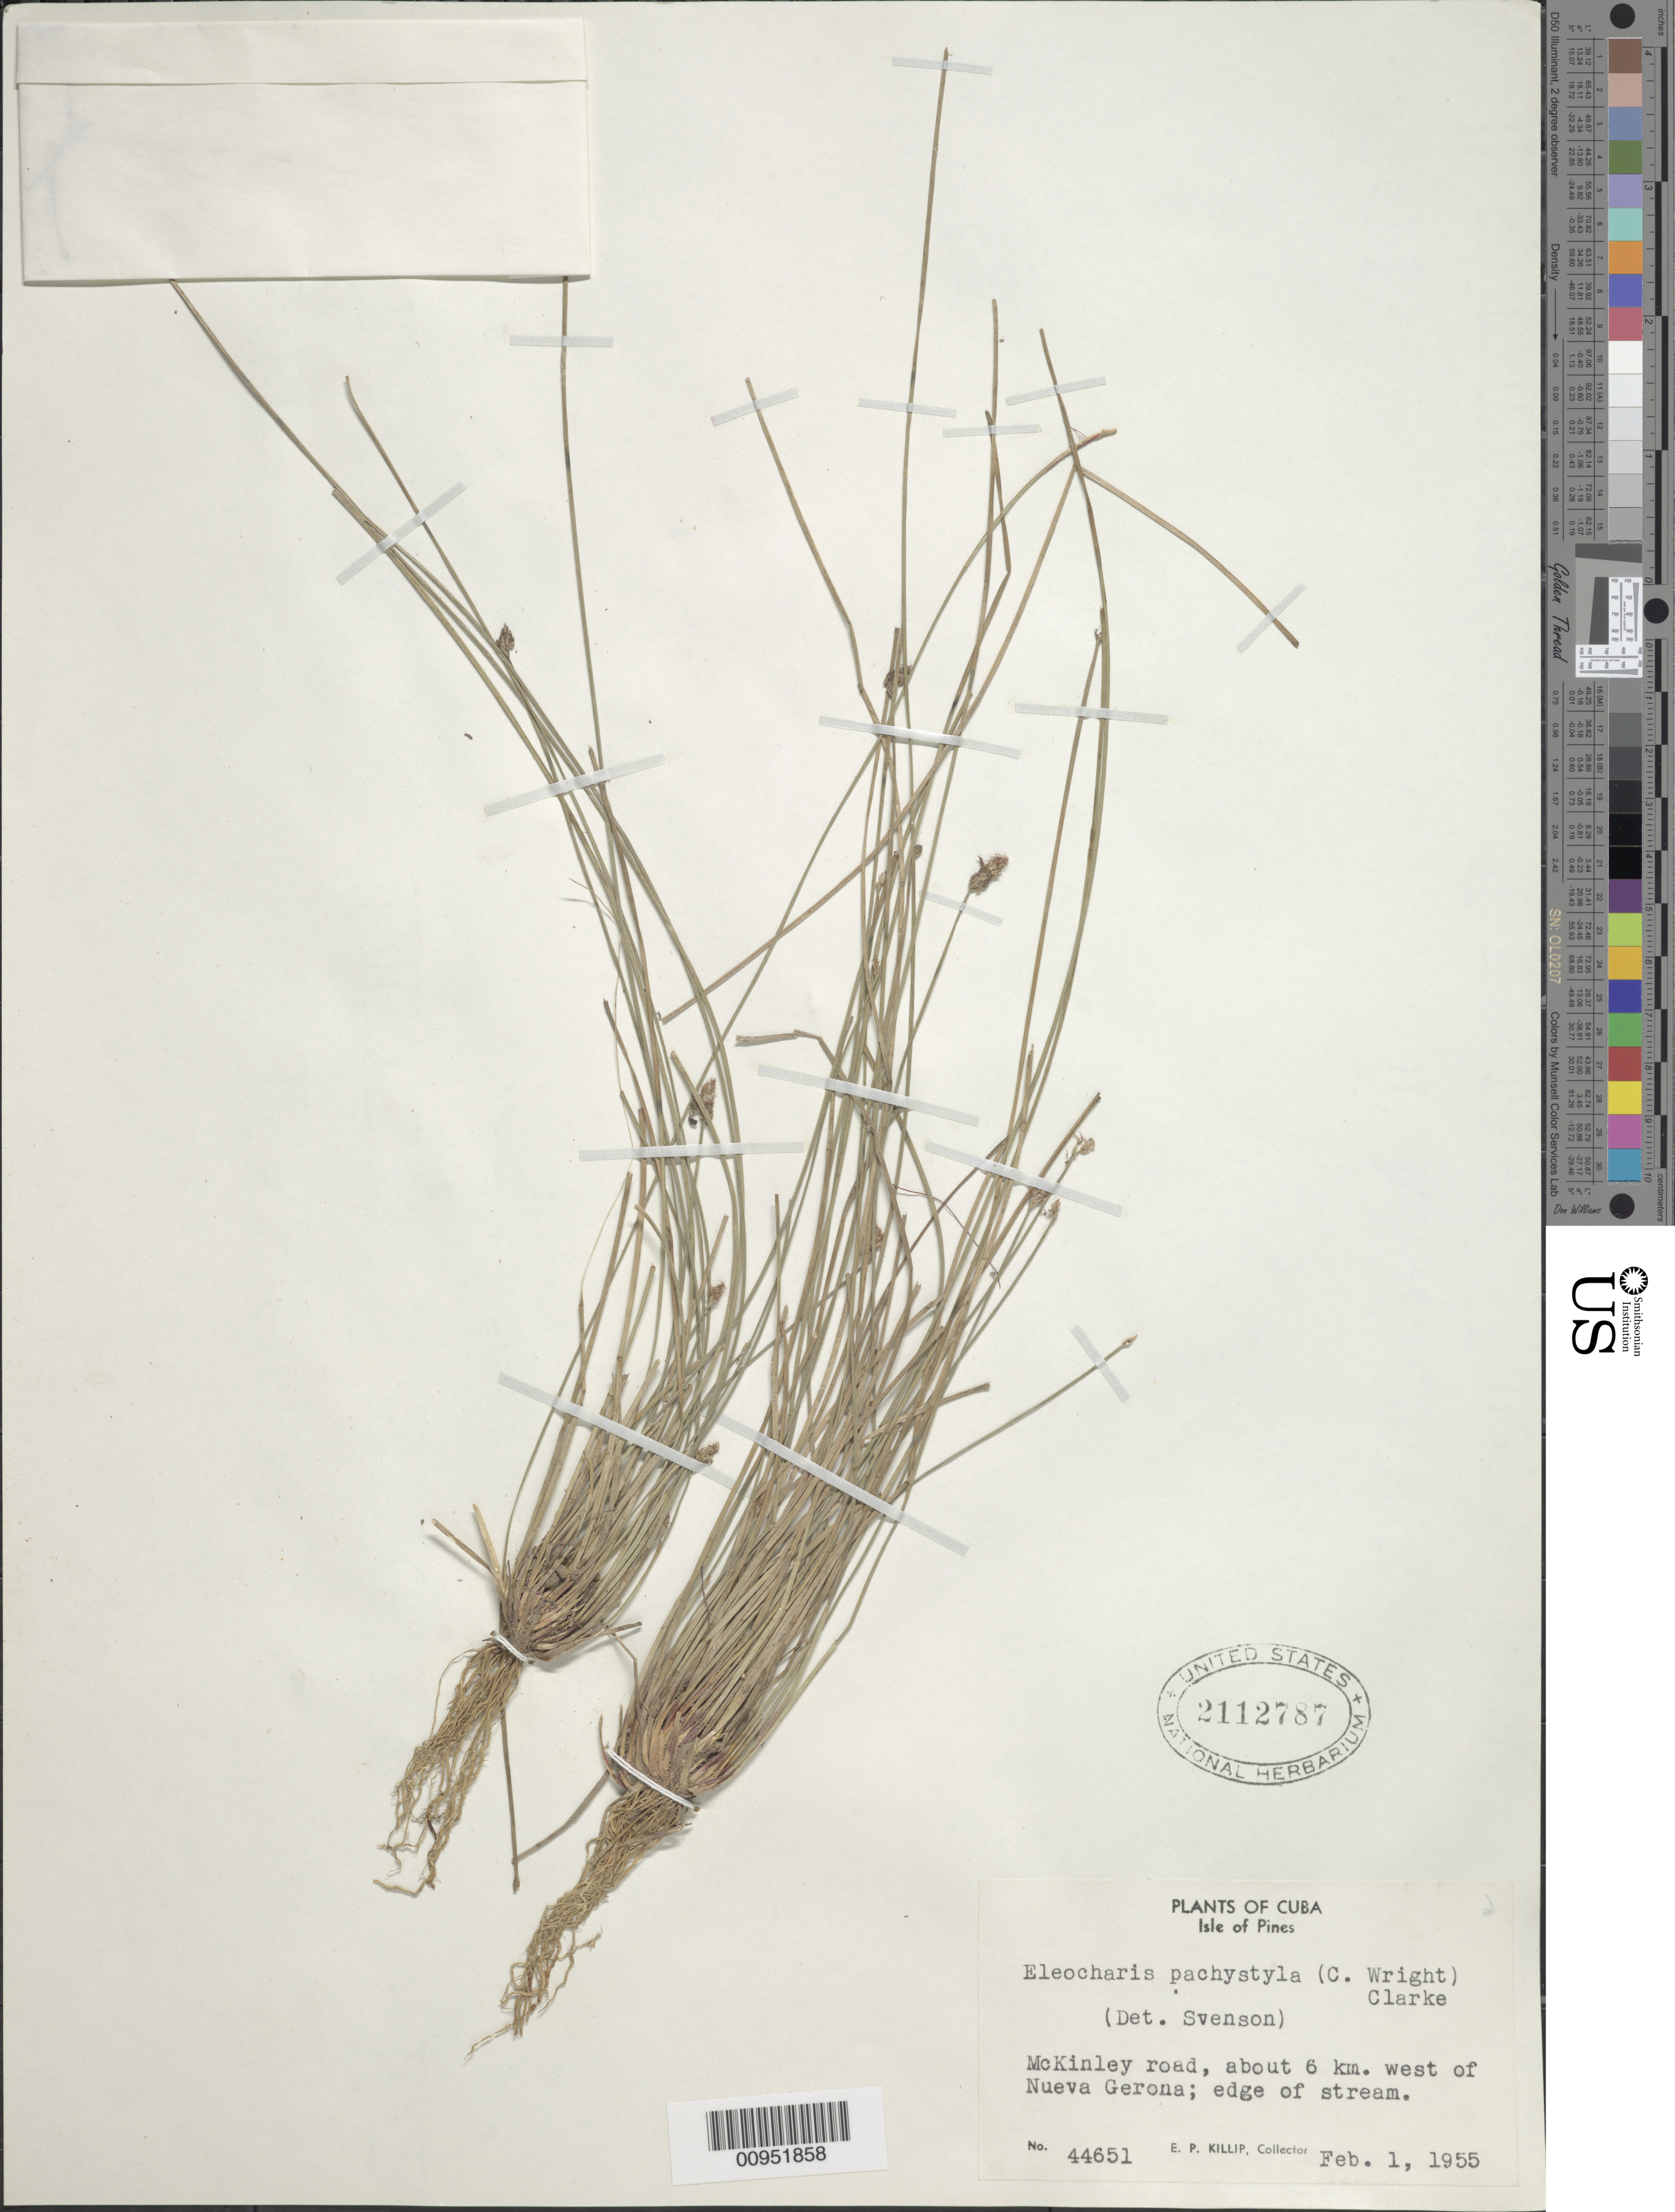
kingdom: Plantae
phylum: Tracheophyta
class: Liliopsida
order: Poales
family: Cyperaceae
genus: Eleocharis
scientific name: Eleocharis pachystyla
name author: (C. Wright) C.B. Clarke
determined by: Svenson, --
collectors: E. P. Killip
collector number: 44651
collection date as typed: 01 Feb 1955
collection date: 1955-02-01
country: Cuba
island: Isla de la Juventud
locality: McKinley Road, about 6 km W of Nueva Gerona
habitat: Edge of stream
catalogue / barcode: US 2112787